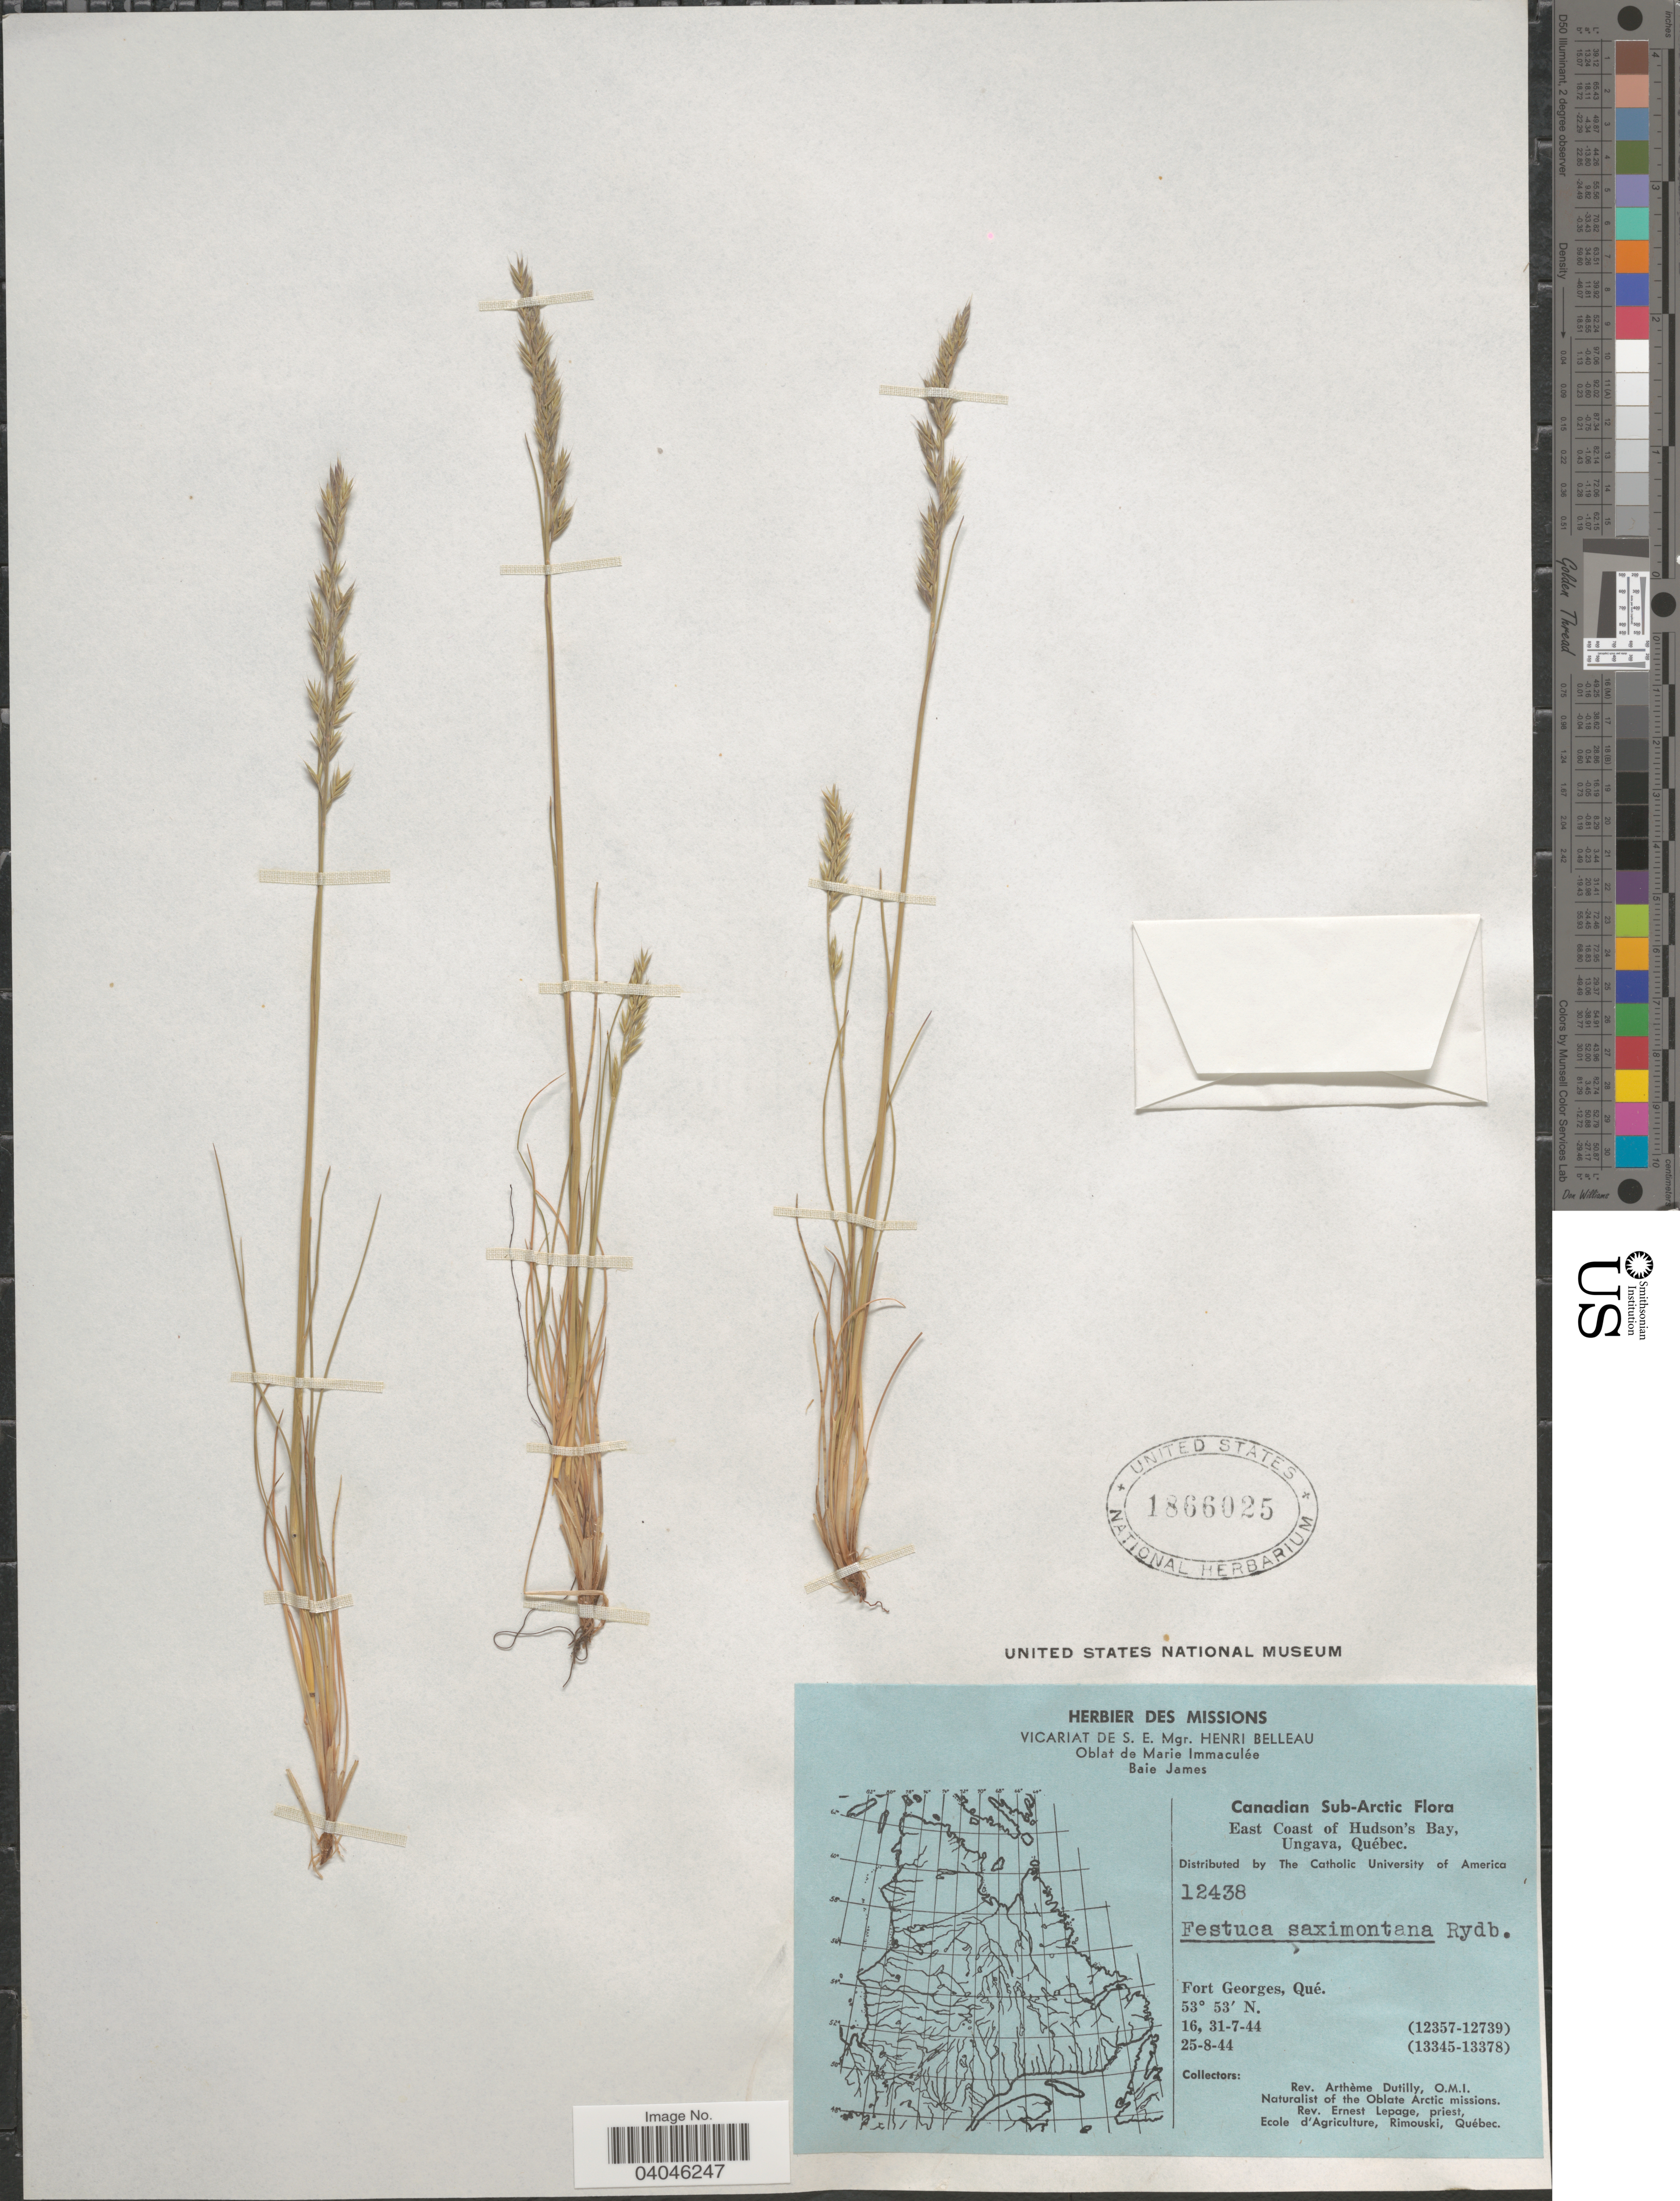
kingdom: Plantae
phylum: Tracheophyta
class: Liliopsida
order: Poales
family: Poaceae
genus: Festuca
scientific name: Festuca saximontana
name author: Rydb.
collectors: A. Dutilly & E. Lepage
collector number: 12438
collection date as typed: Transcribed d/m/y: 16/7/44 to 25/8/44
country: Canada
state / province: Quebec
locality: Canadian Sub-Arctic. East Coast of Hudson's Bay, Ungava. Fort Georges.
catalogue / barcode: US 1866025